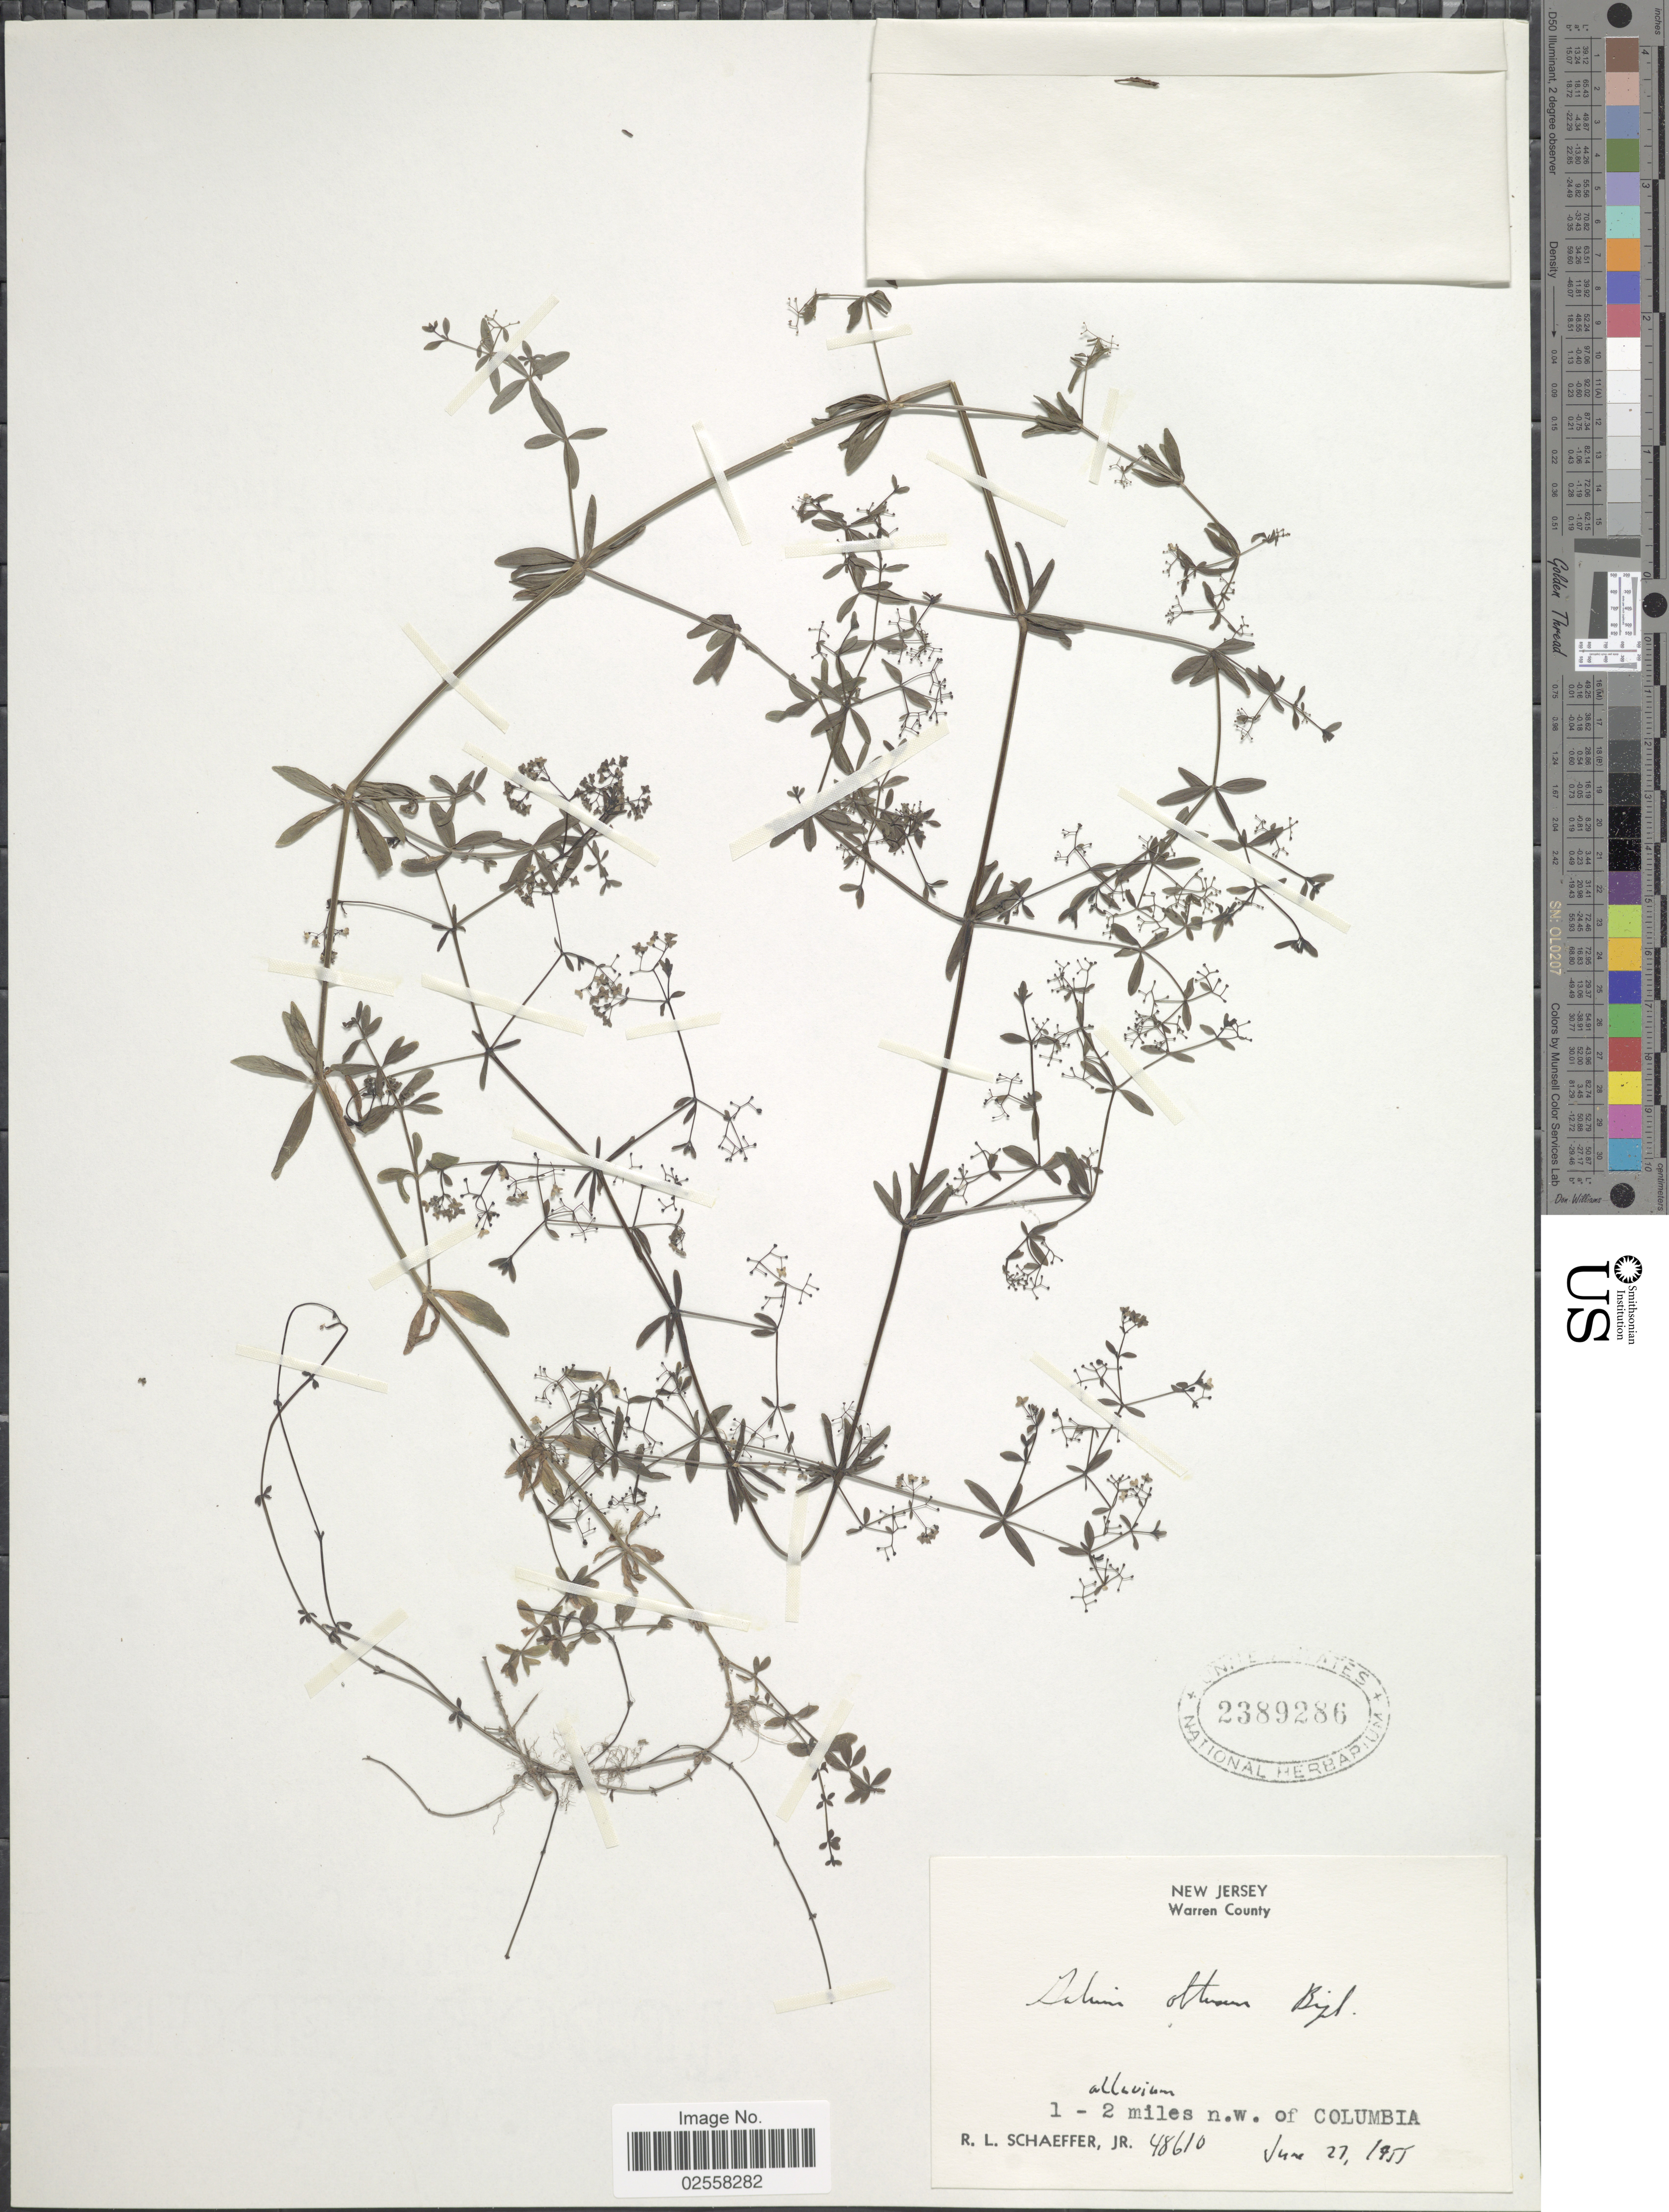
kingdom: Plantae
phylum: Tracheophyta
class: Magnoliopsida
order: Gentianales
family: Rubiaceae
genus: Galium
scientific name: Galium obtusum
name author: Bigelow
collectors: R. L. Schaeffer Jr.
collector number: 48610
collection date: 1955-06-27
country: United States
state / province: New Jersey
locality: Warren County, 1-2 miles n.w. of Columbia.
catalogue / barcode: US 2389286